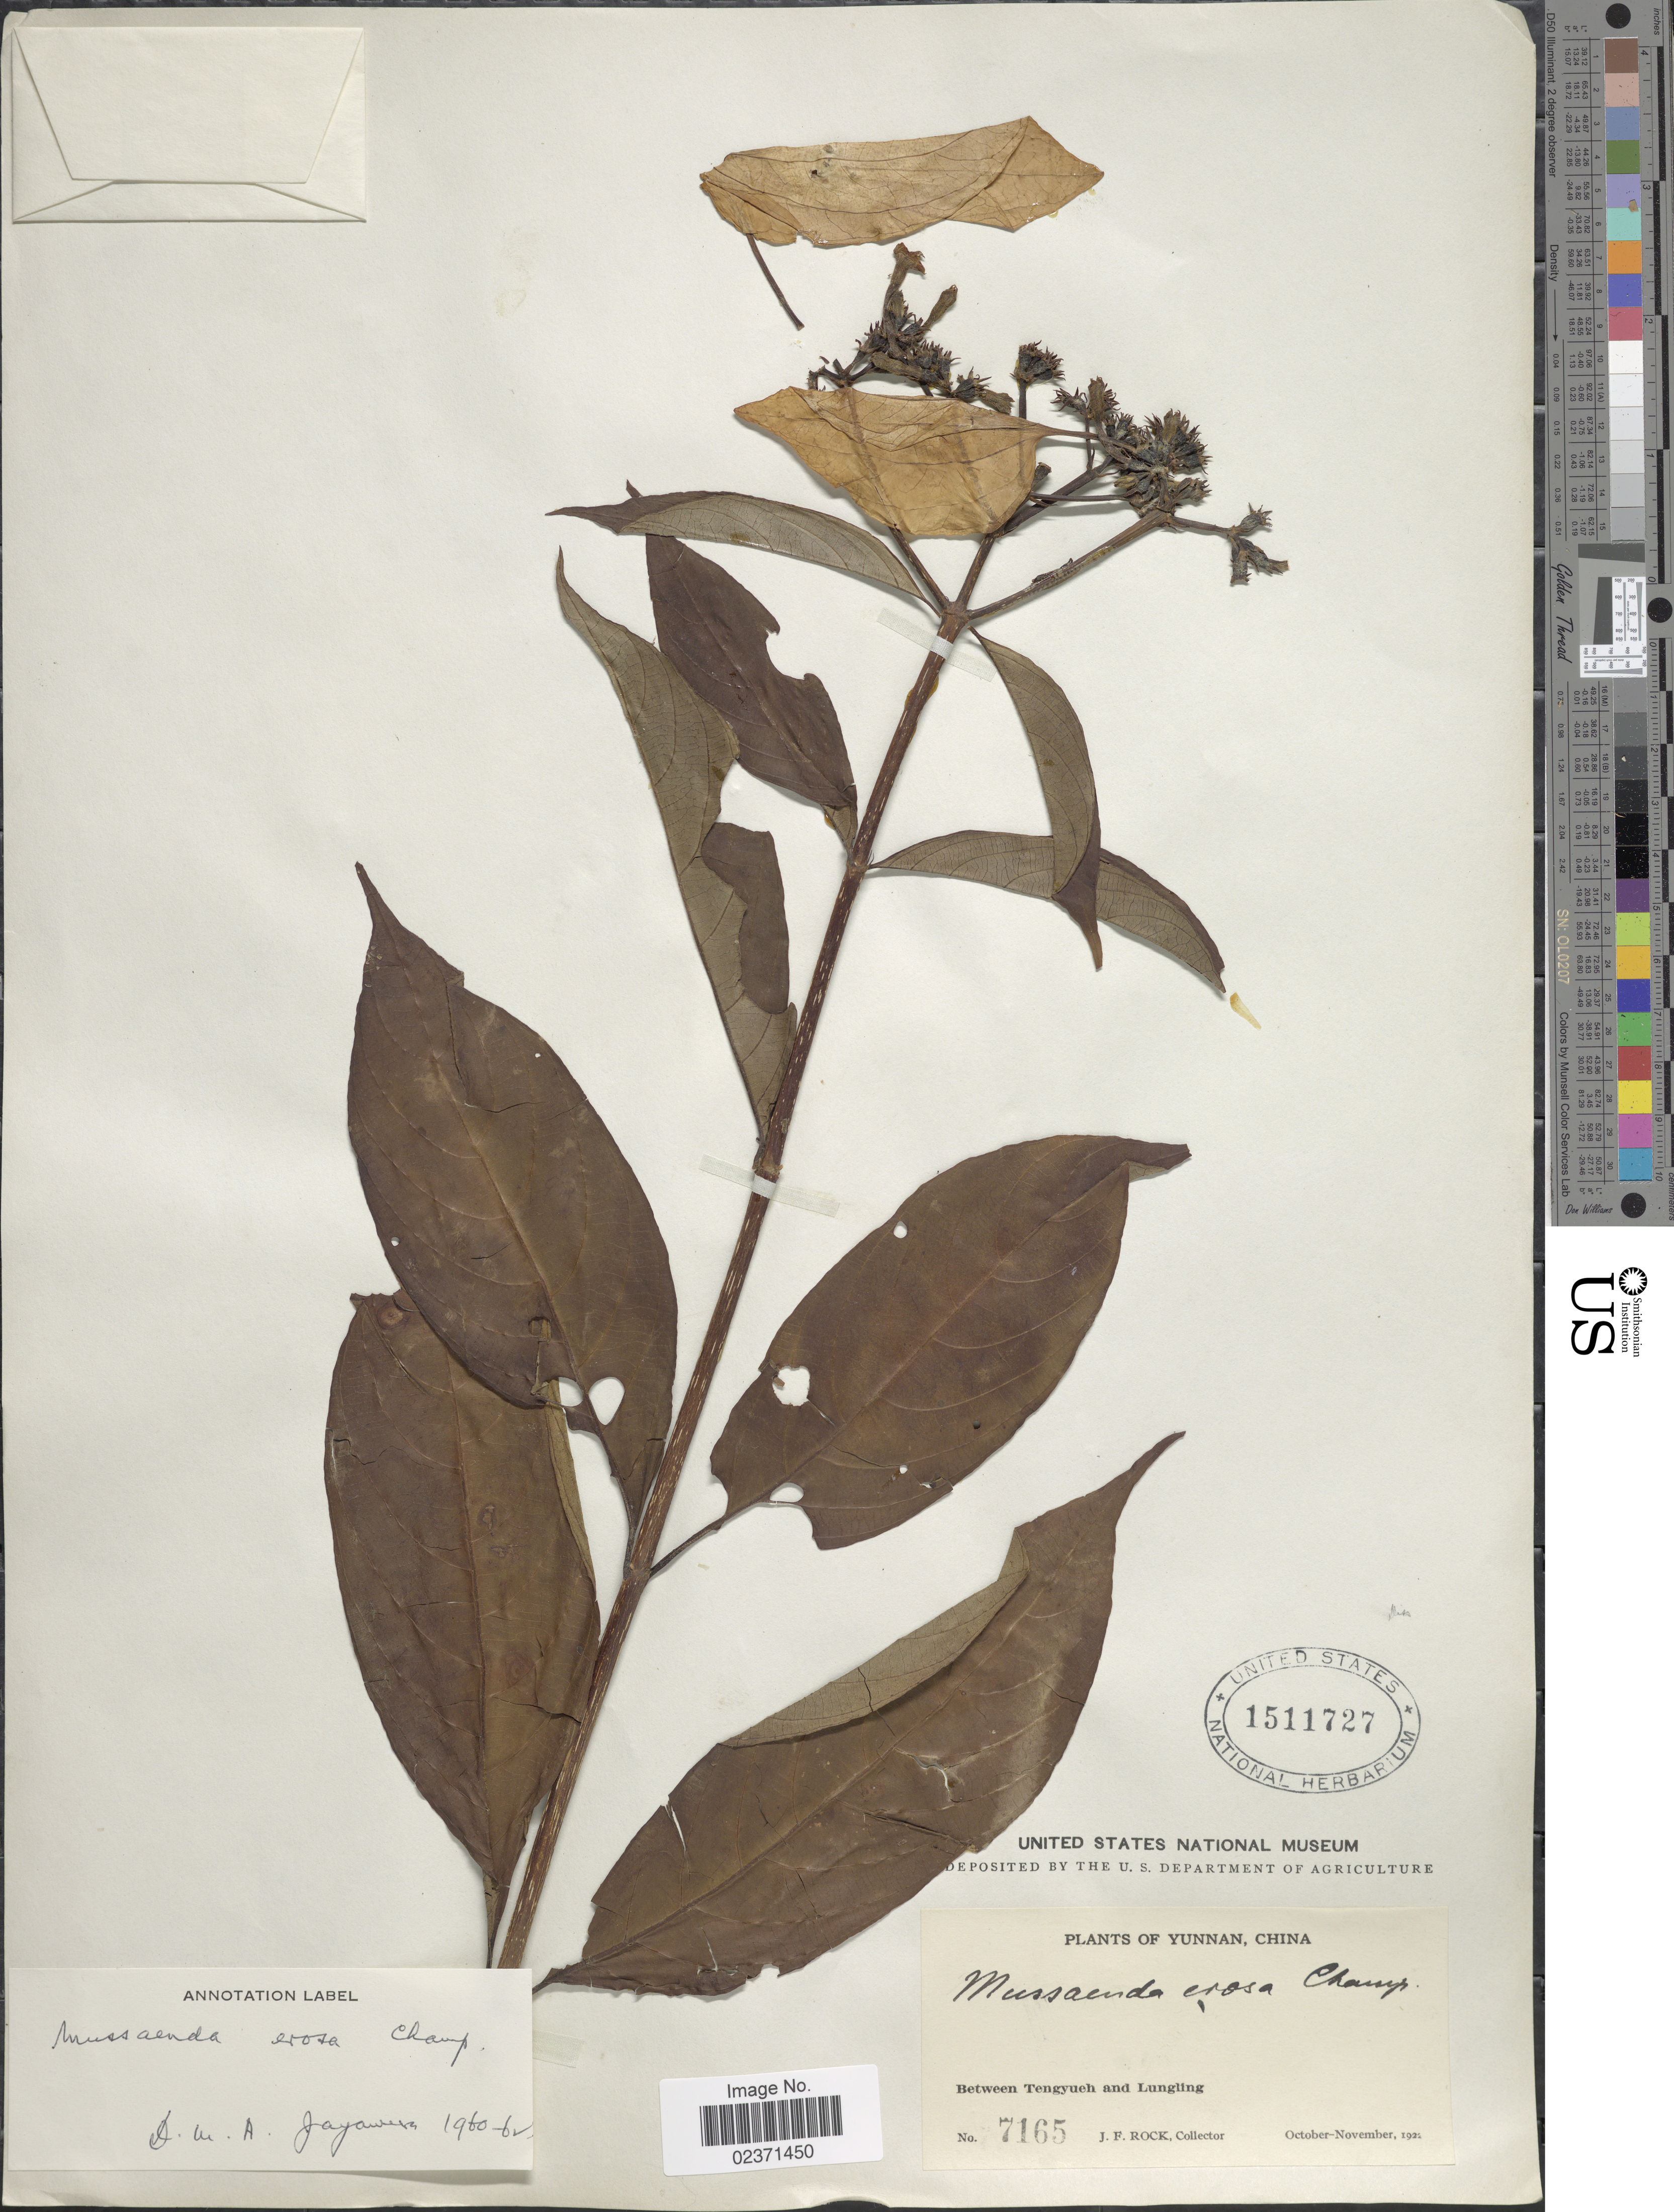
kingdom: Plantae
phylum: Tracheophyta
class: Magnoliopsida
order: Gentianales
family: Rubiaceae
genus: Mussaenda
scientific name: Mussaenda erosa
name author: Champ. ex Benth.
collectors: J. Rock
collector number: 7165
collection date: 1922-10/1922-11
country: China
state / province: Yunnan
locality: Between Tengyueh and Lungling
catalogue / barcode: US 1511727